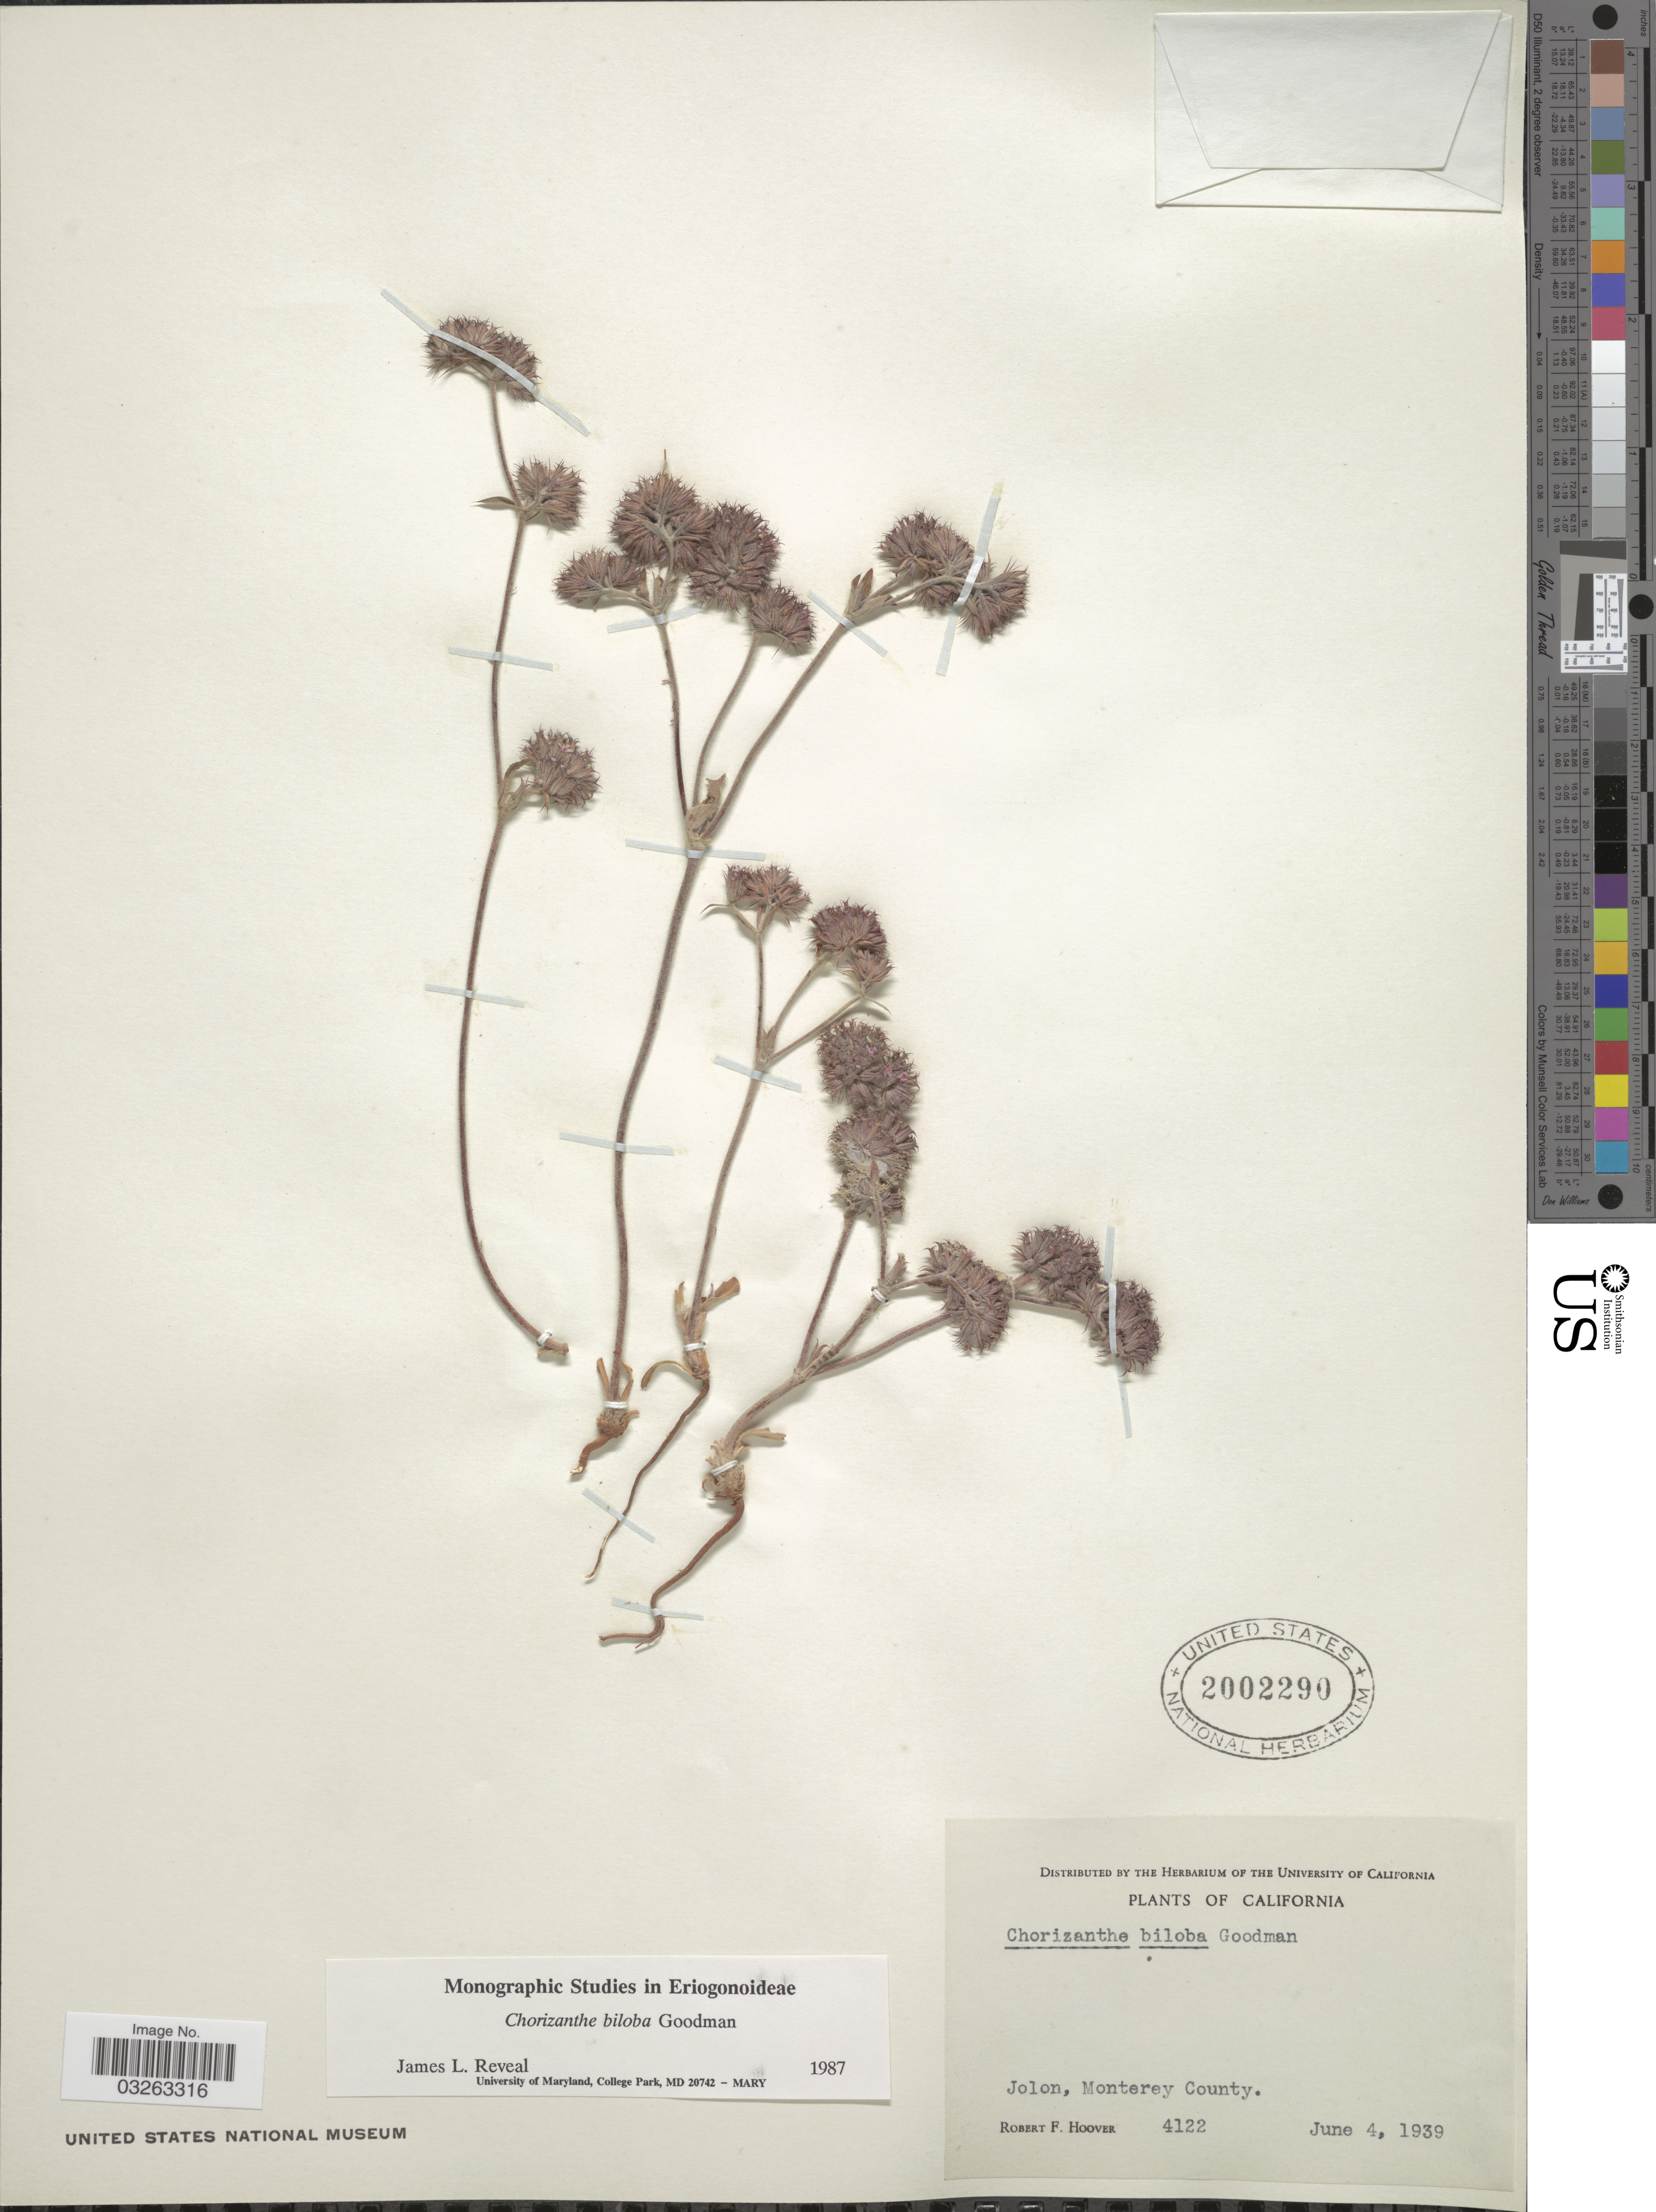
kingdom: Plantae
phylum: Tracheophyta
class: Magnoliopsida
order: Caryophyllales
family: Polygonaceae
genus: Chorizanthe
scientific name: Chorizanthe biloba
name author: Goodman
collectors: R. F. Hoover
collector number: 4122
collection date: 1939-06-04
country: United States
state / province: California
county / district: Monterey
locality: Jolon, Monterey County.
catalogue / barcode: US 2002290